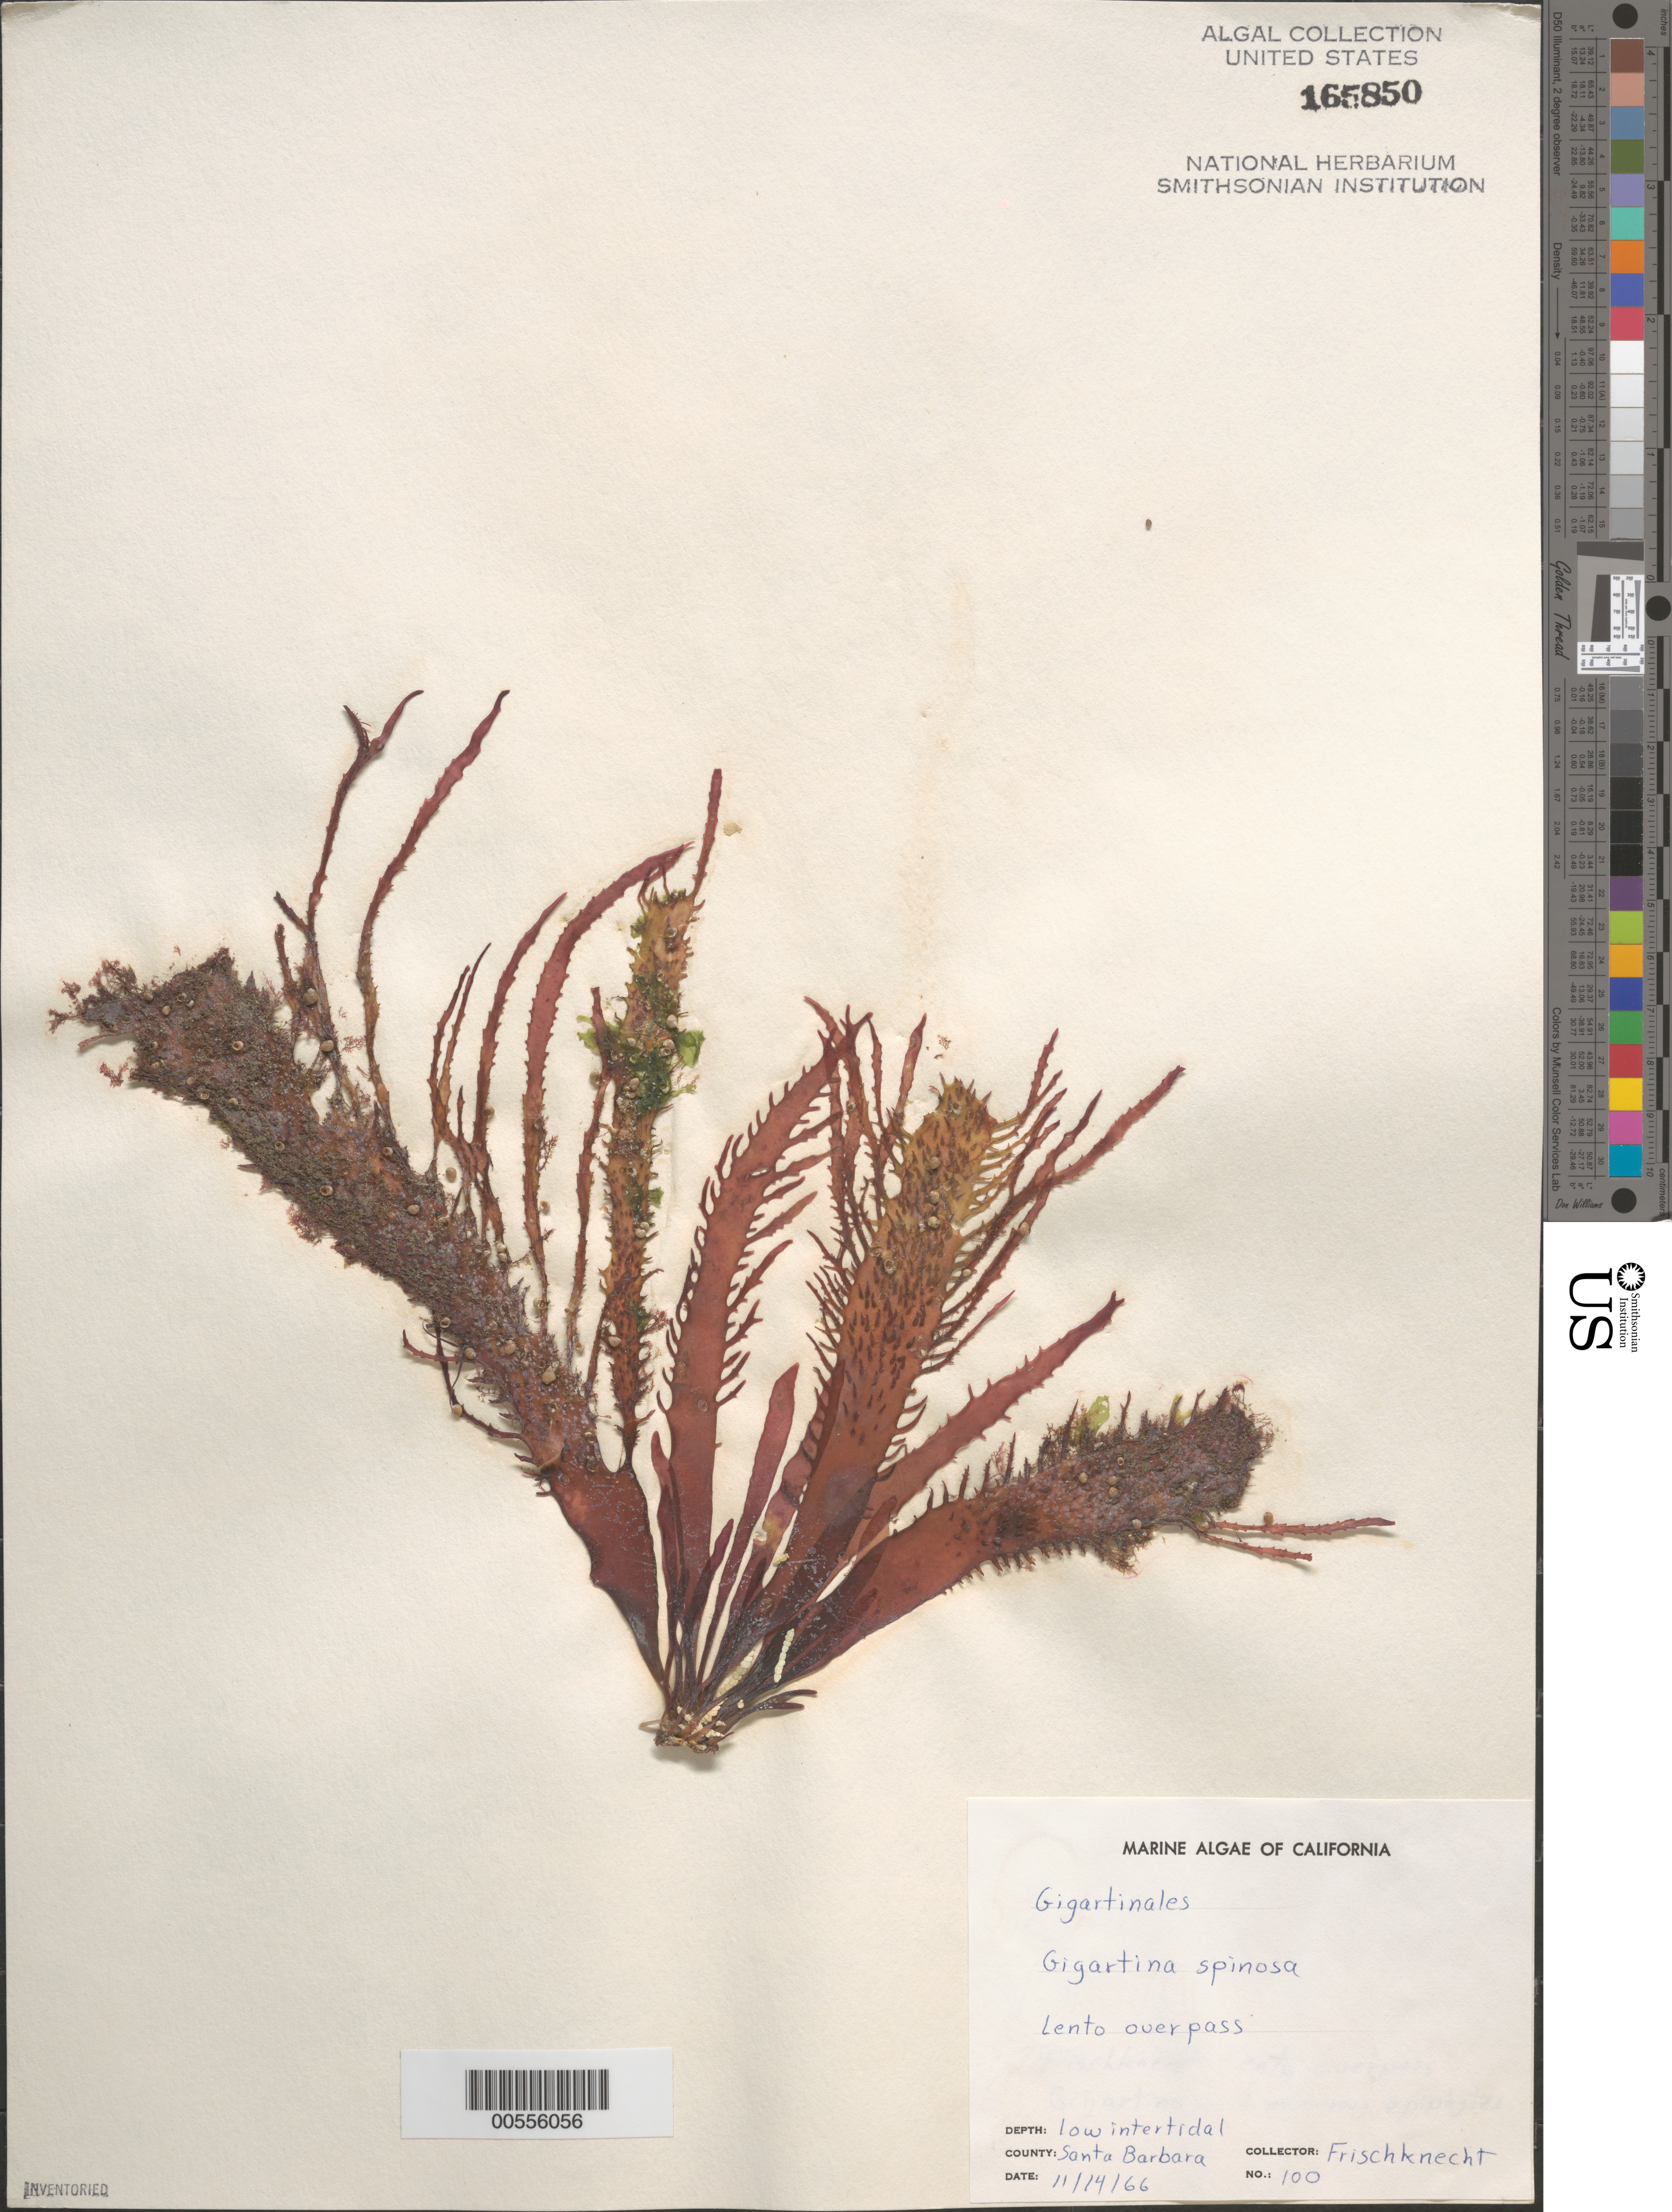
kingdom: Plantae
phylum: Rhodophyta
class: Florideophyceae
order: Gigartinales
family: Gigartinaceae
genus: Chondracanthus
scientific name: Chondracanthus spinosus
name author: (Kütz.) Guiry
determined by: Algae name updating Project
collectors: -. Frischknecht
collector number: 100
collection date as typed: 14 Nov 1966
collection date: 1966-11-14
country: United States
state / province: California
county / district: Santa Barbara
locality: Lento Overpass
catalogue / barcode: US 165850